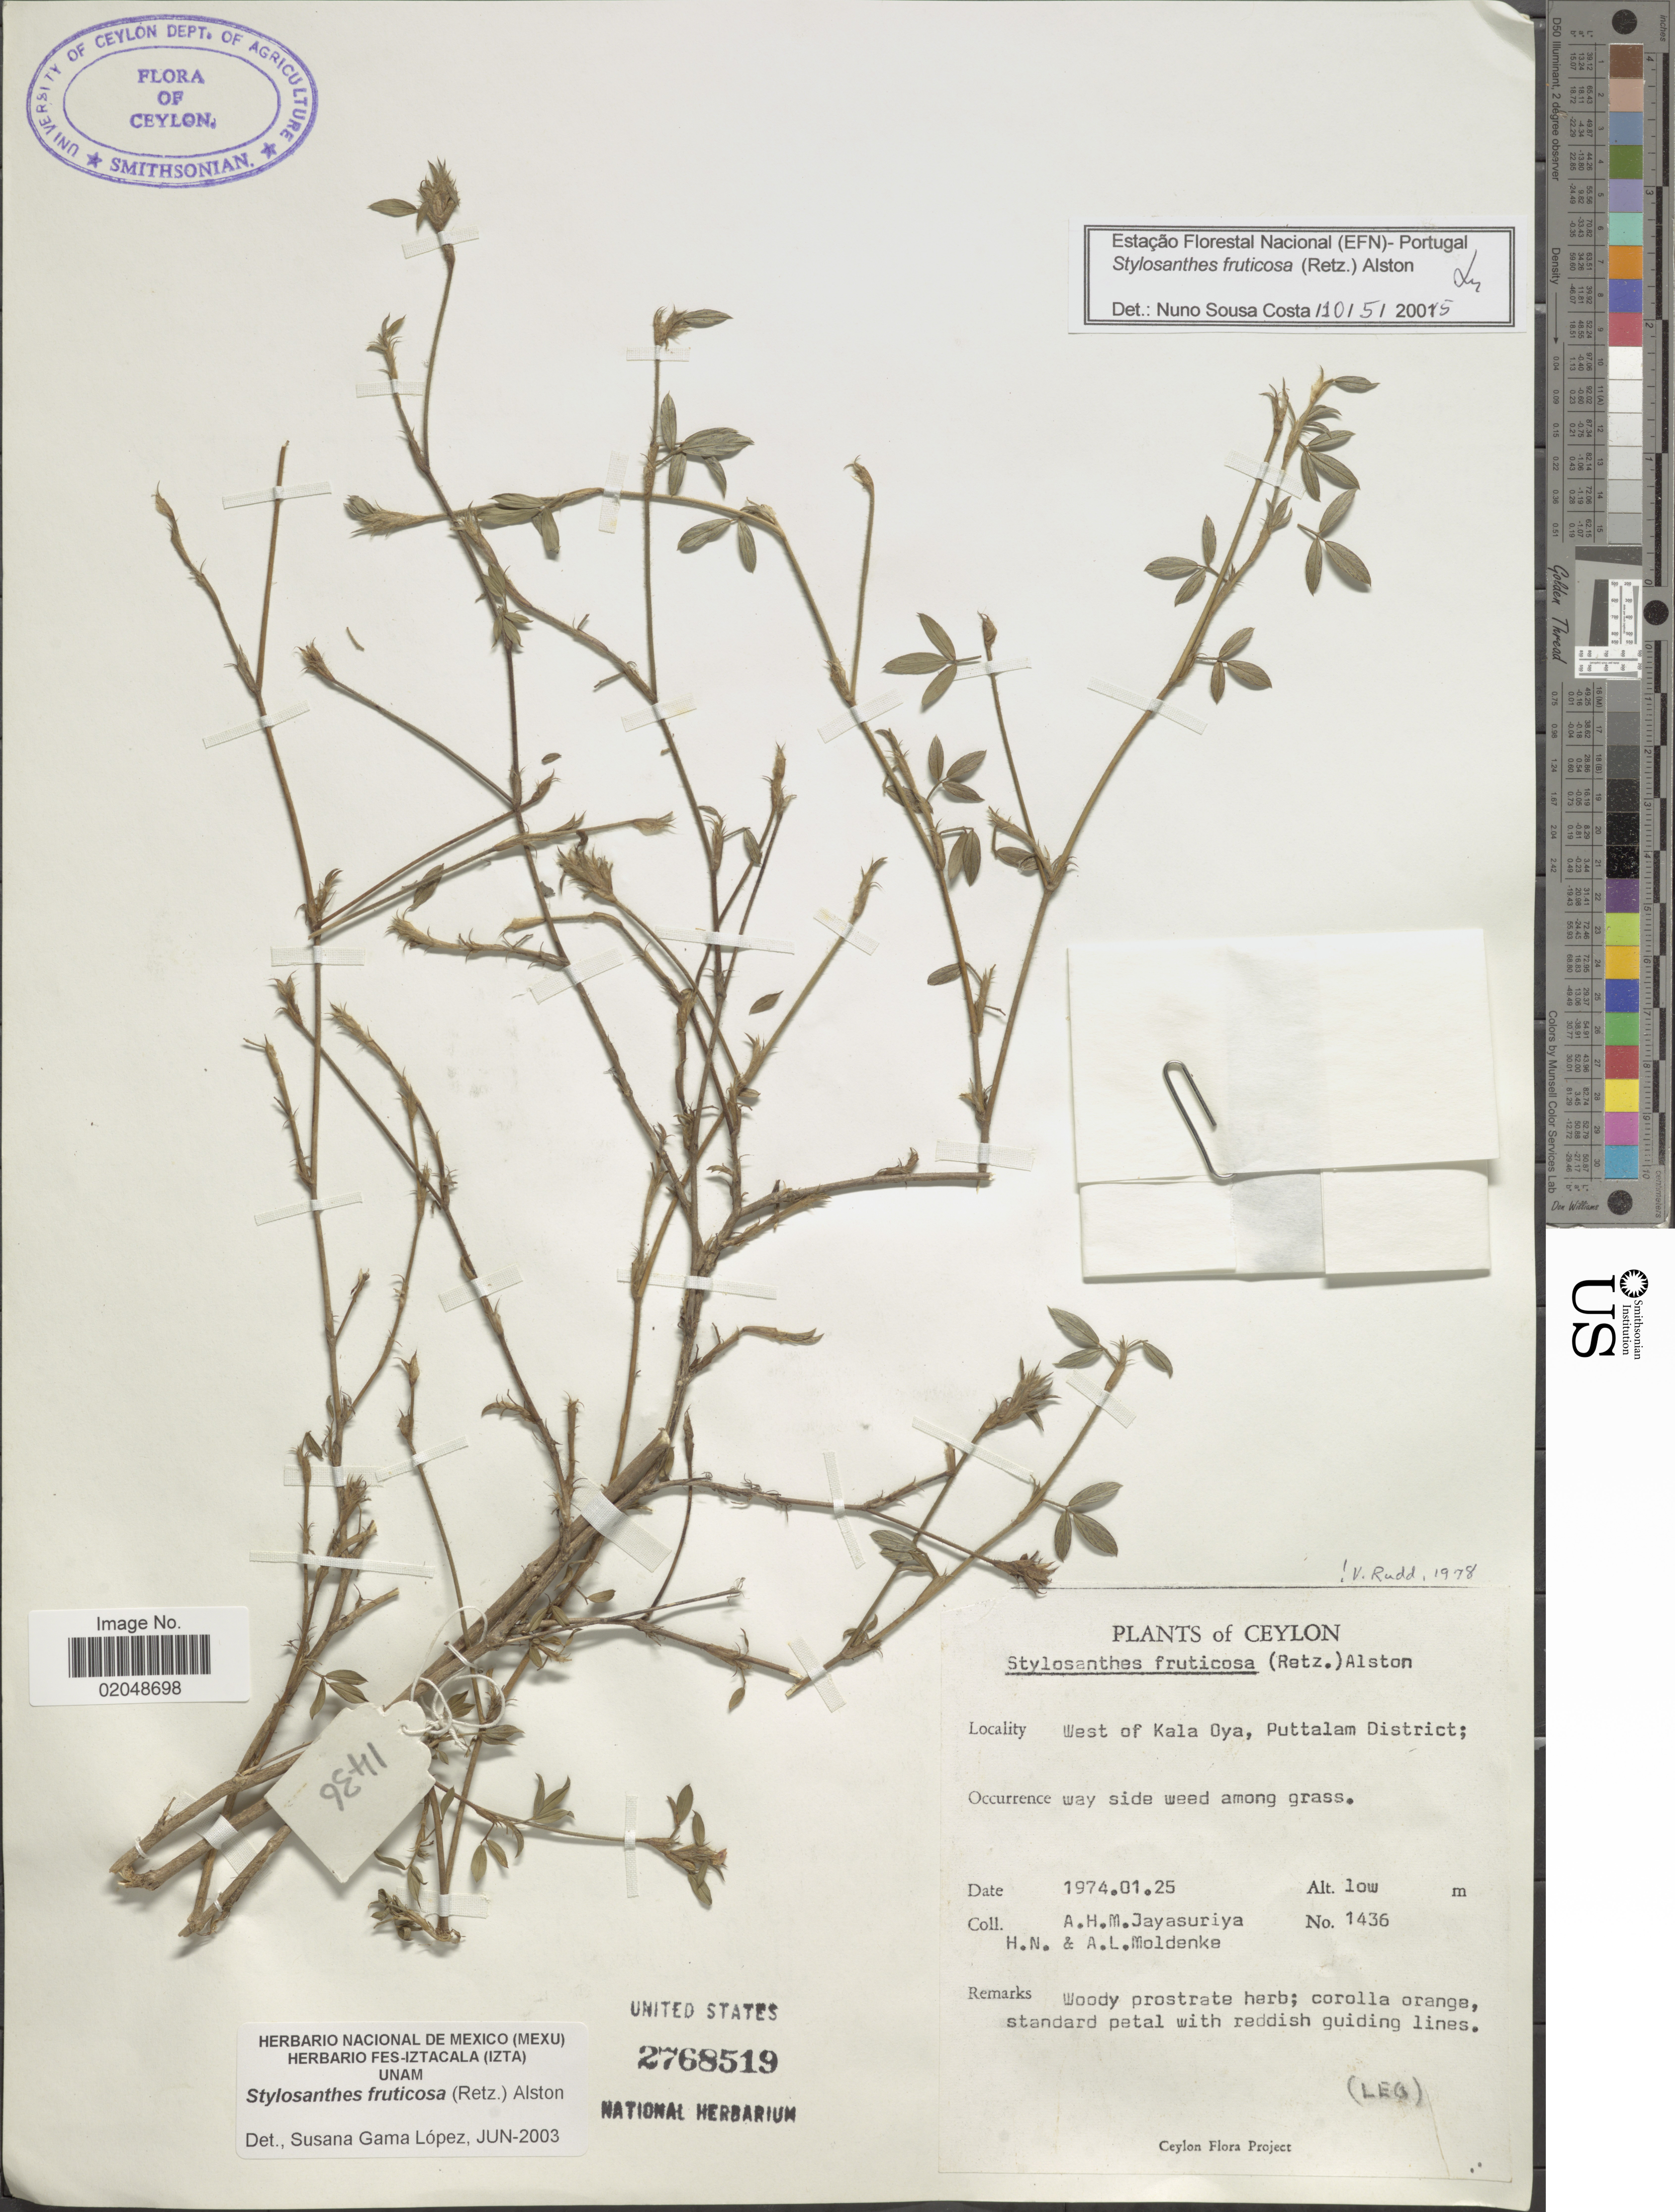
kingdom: Plantae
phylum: Tracheophyta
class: Magnoliopsida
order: Fabales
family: Fabaceae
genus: Stylosanthes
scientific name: Stylosanthes fruticosa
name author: (Retz.) Alston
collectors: A. Jayasuriya, H. N. Moldenke & A. L. Moldenke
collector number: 1436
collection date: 1974-01-25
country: Sri Lanka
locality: Ceylon, West of Kala Oya, Puttalam District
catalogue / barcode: US 2768519